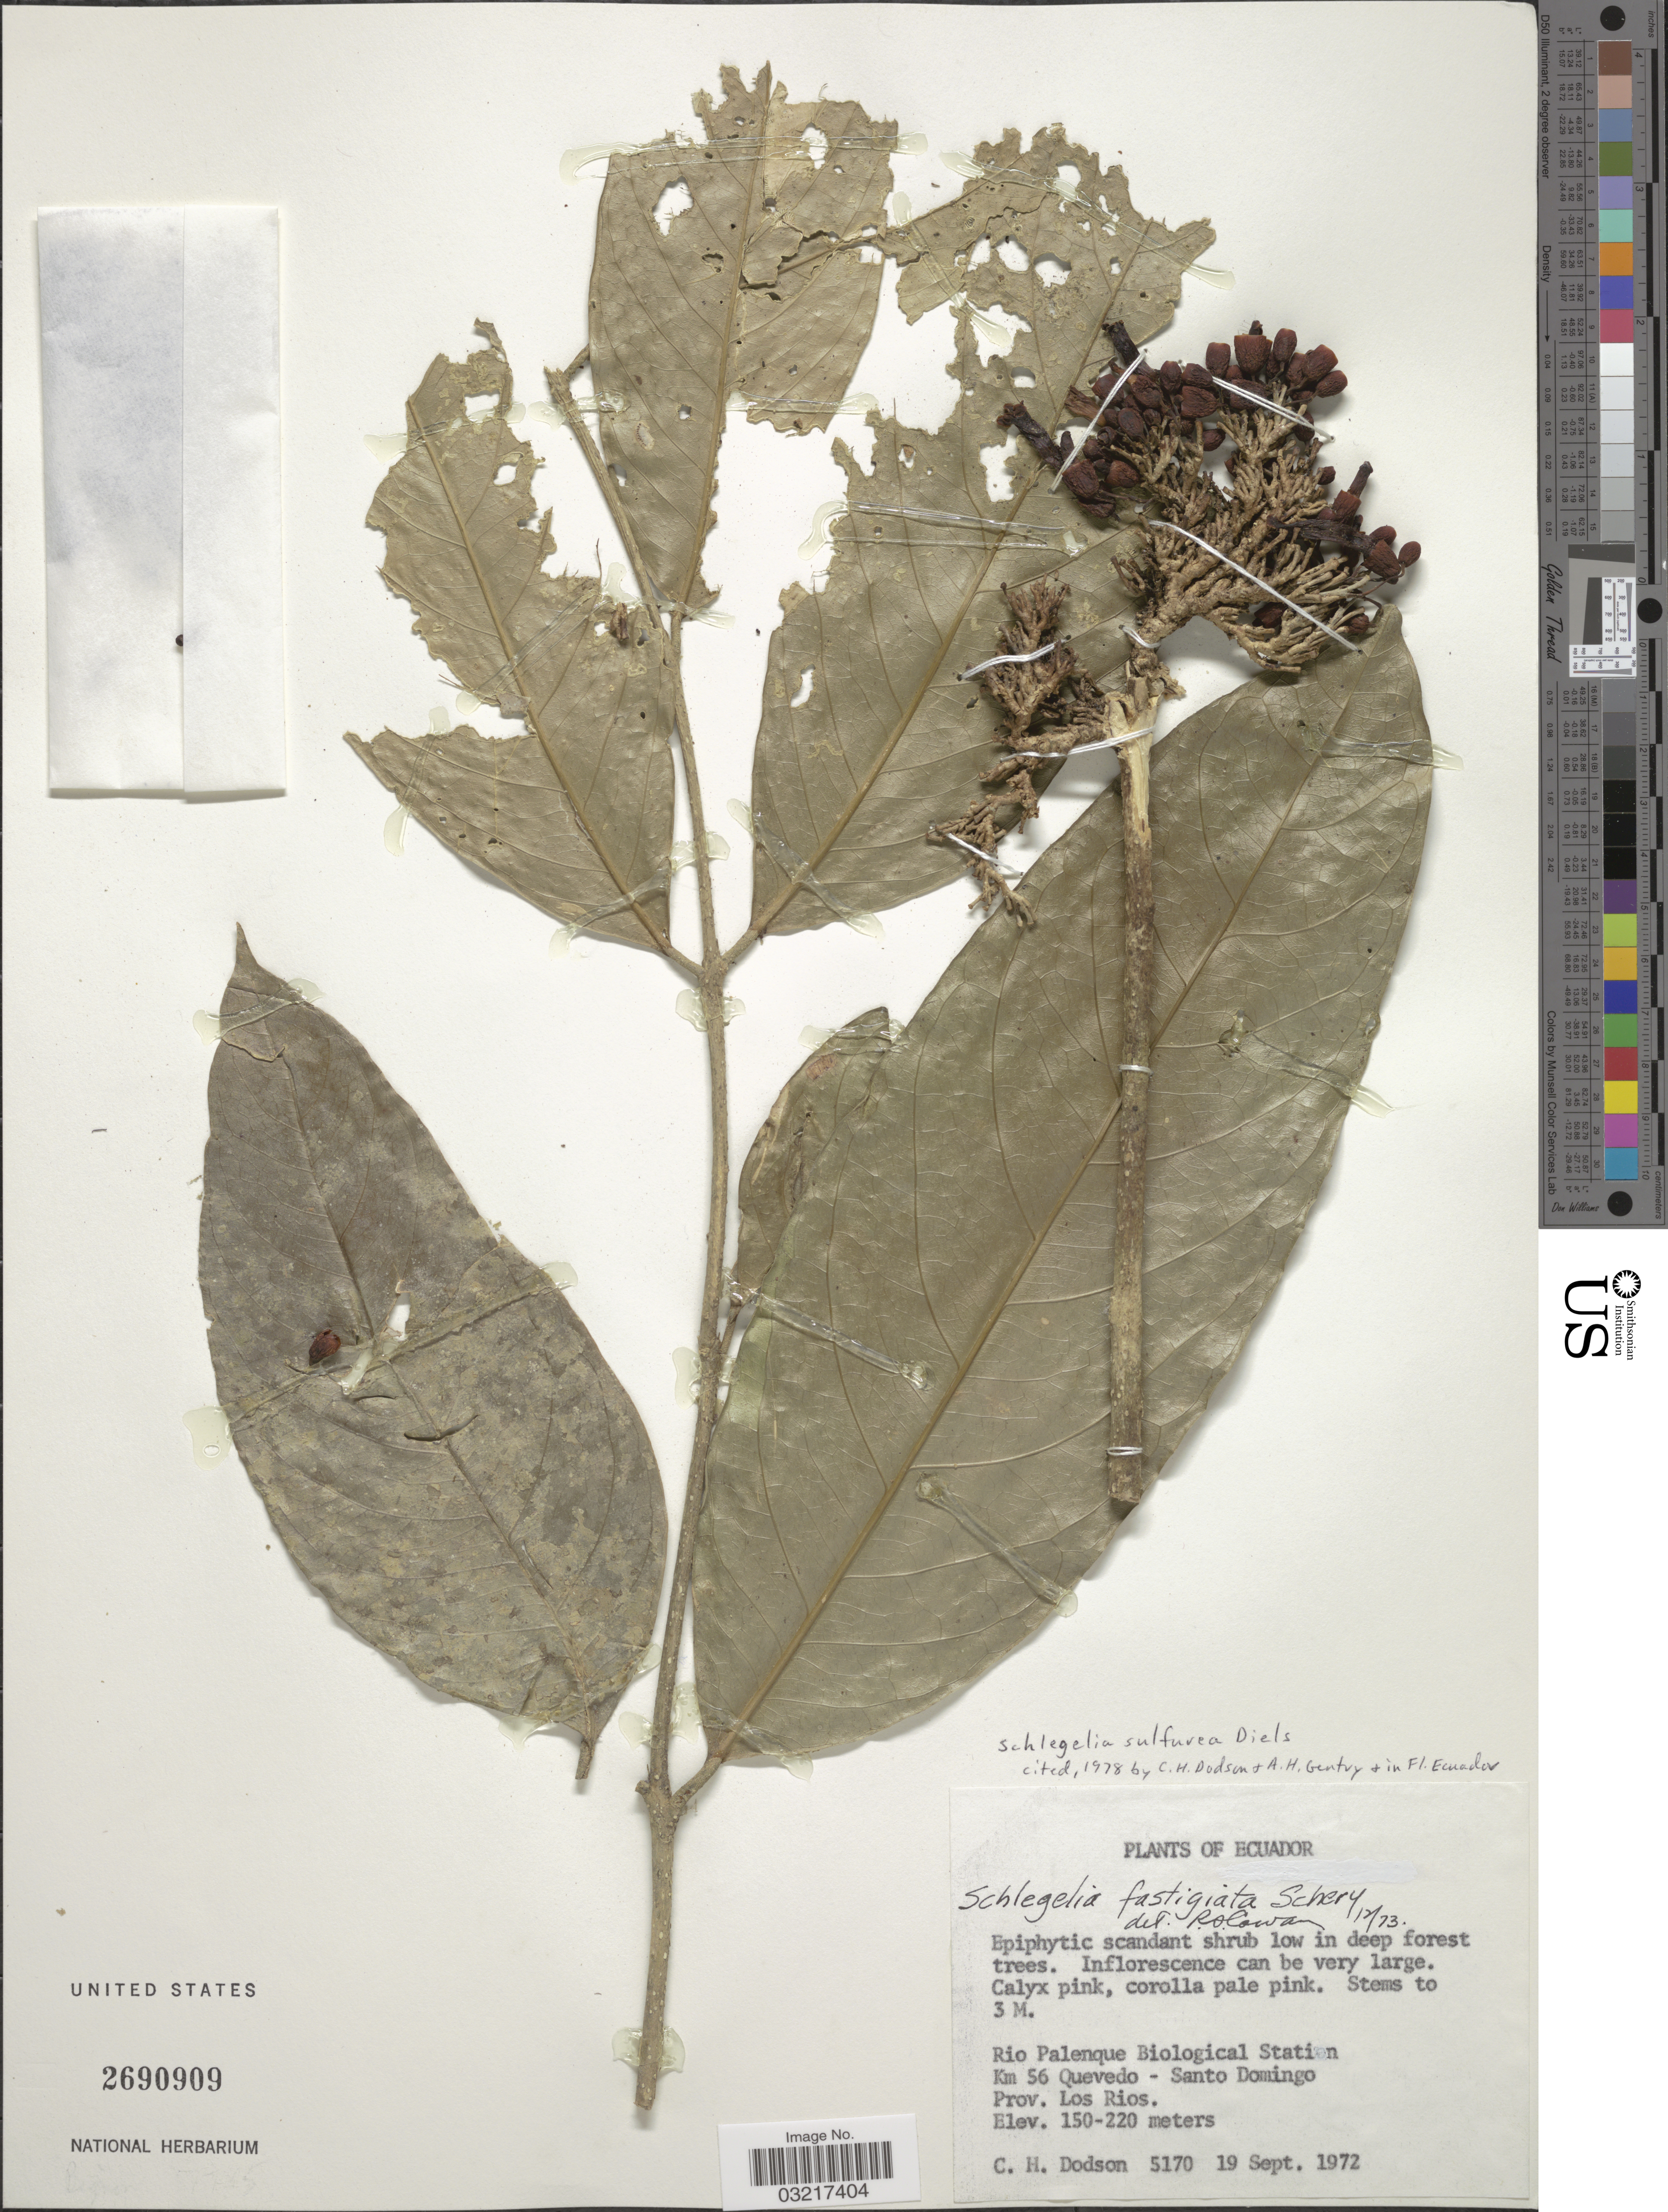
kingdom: Plantae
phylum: Tracheophyta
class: Magnoliopsida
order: Lamiales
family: Schlegeliaceae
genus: Schlegelia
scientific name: Schlegelia sulphurea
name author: Diels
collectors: C. H. Dodson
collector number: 5170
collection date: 1972-09-19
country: Ecuador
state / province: Los Ríos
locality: Rio Palenque Biological Station. Km 56 Quevedo - Santo Domingo.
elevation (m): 150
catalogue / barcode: US 2690909